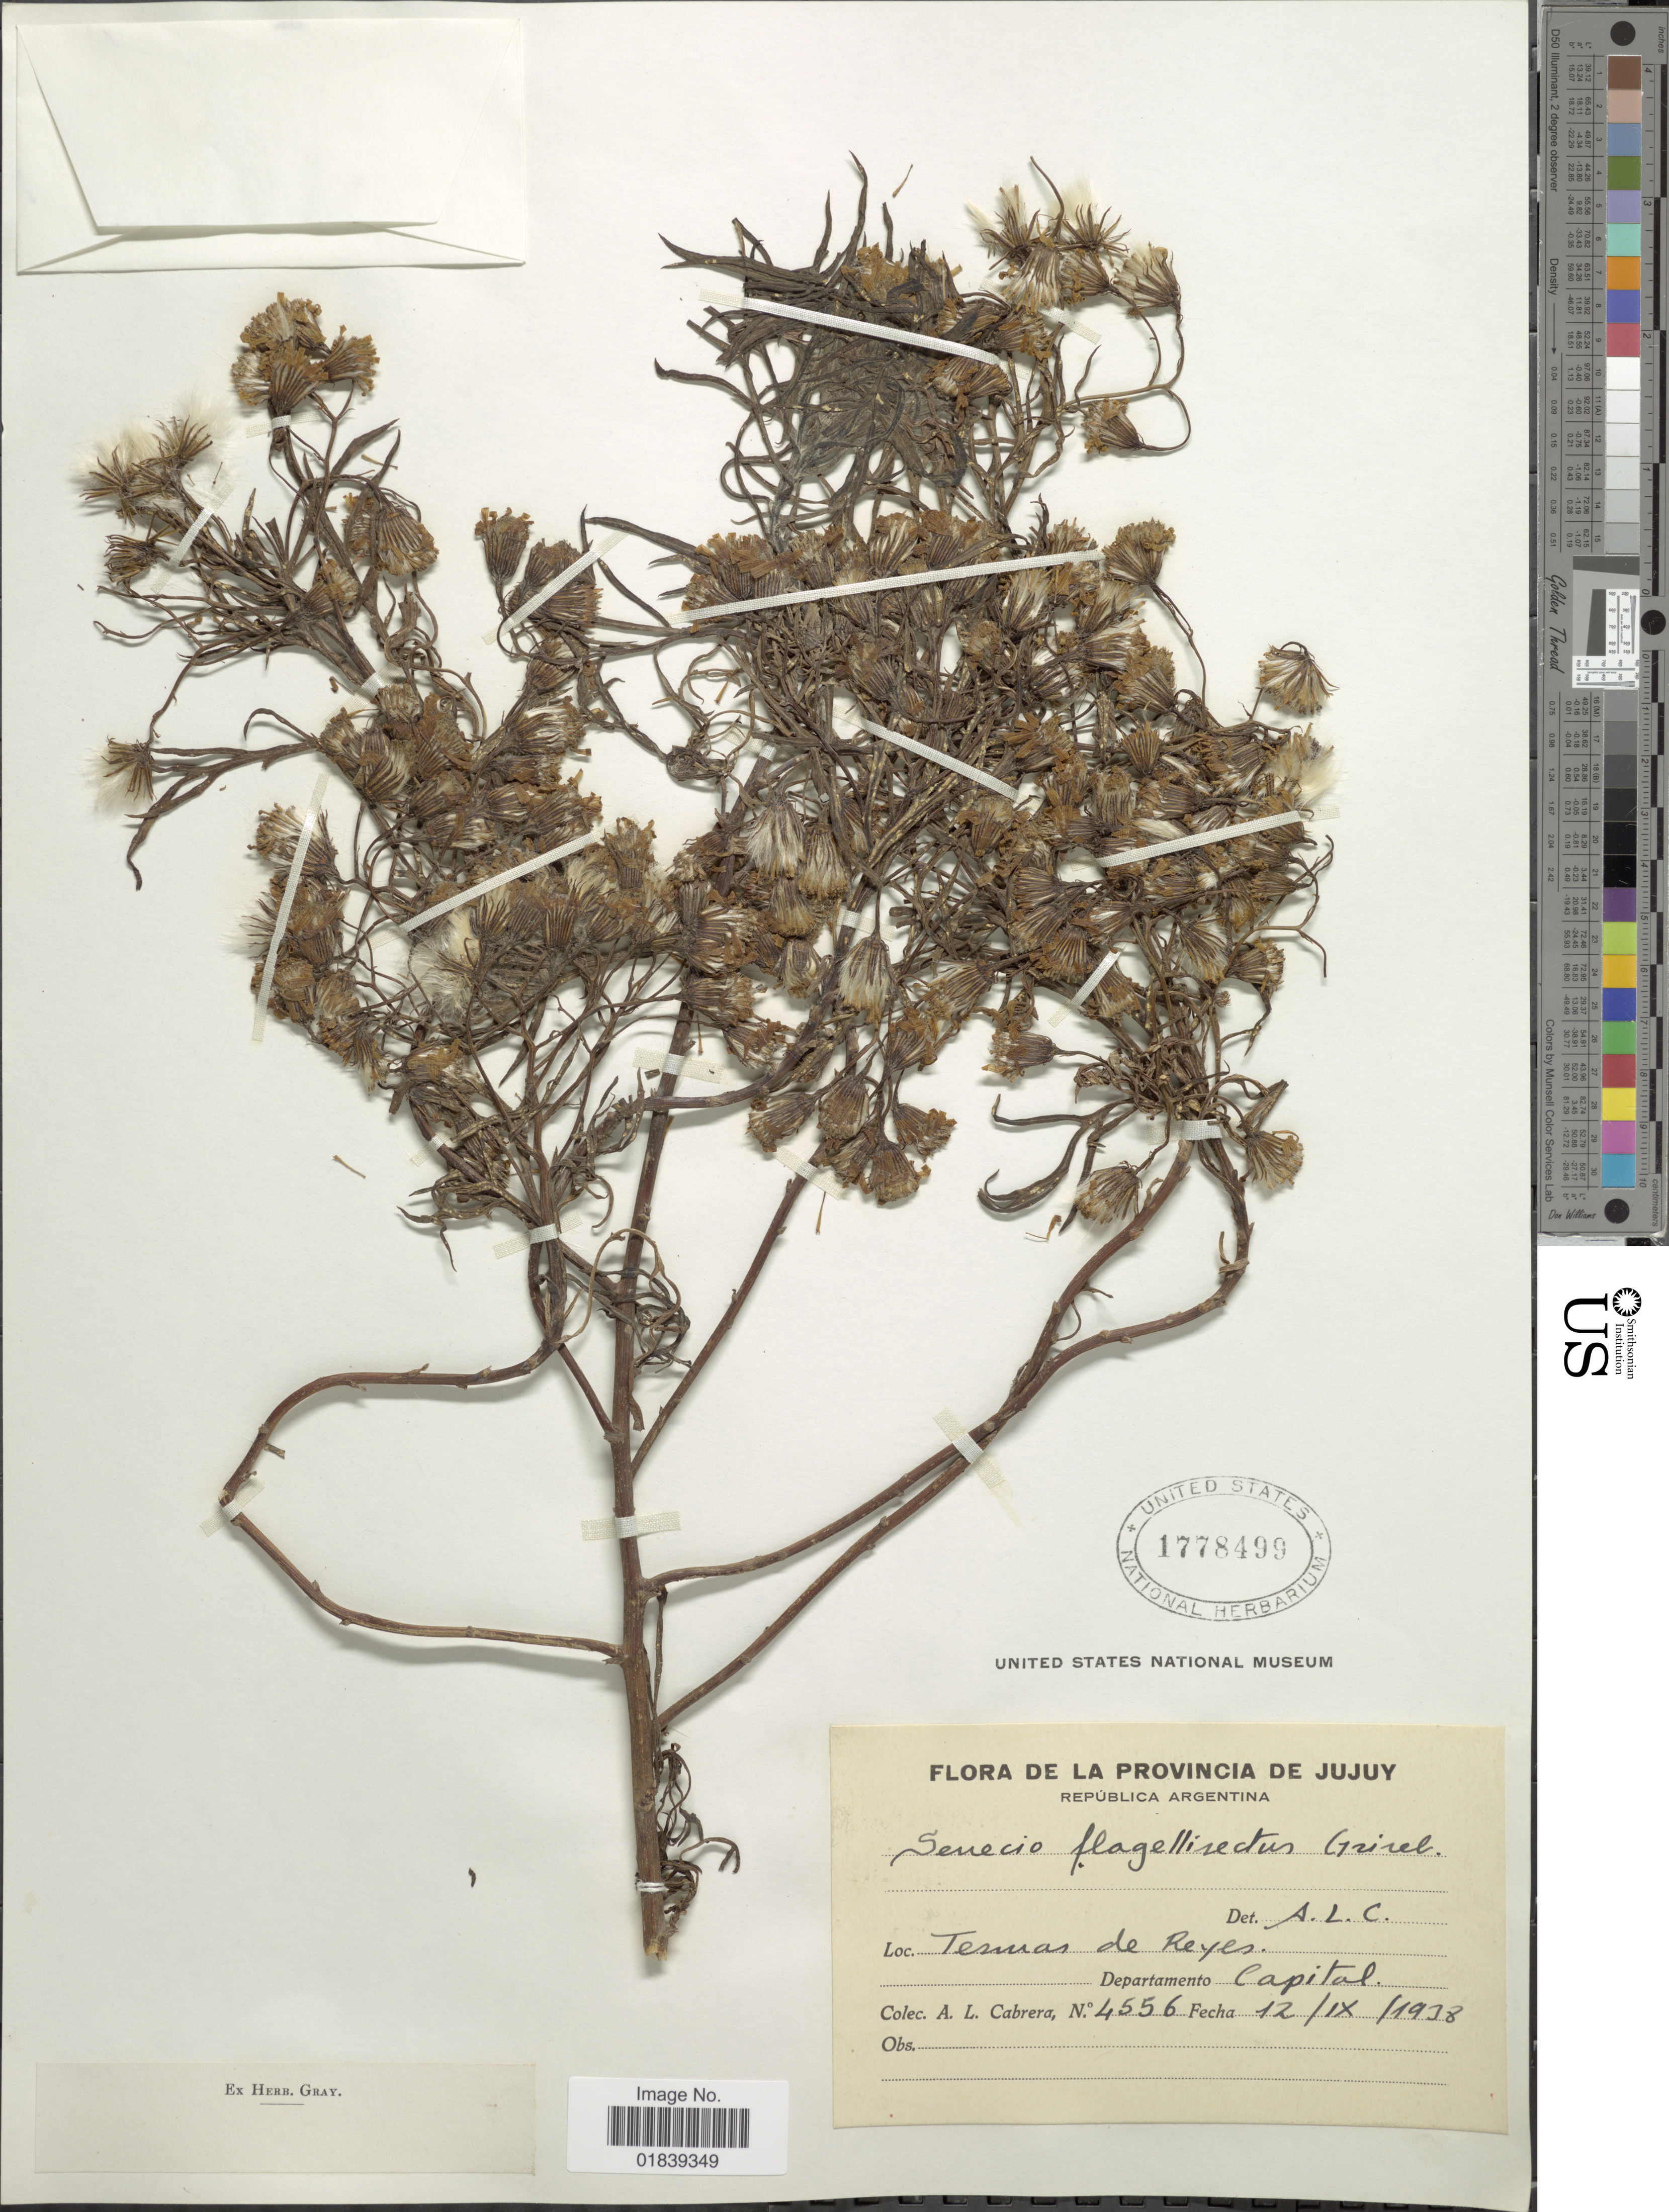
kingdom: Plantae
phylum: Tracheophyta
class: Magnoliopsida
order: Asterales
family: Asteraceae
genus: Senecio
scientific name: Senecio rudbeckiifolius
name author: Meyen & Walp.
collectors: A. L. Cabrera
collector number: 4556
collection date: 1938-09-12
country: Argentina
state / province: Jujuy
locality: Republica Argentina, Termas de Reyes, Departamento Caiptal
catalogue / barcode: US 1778499